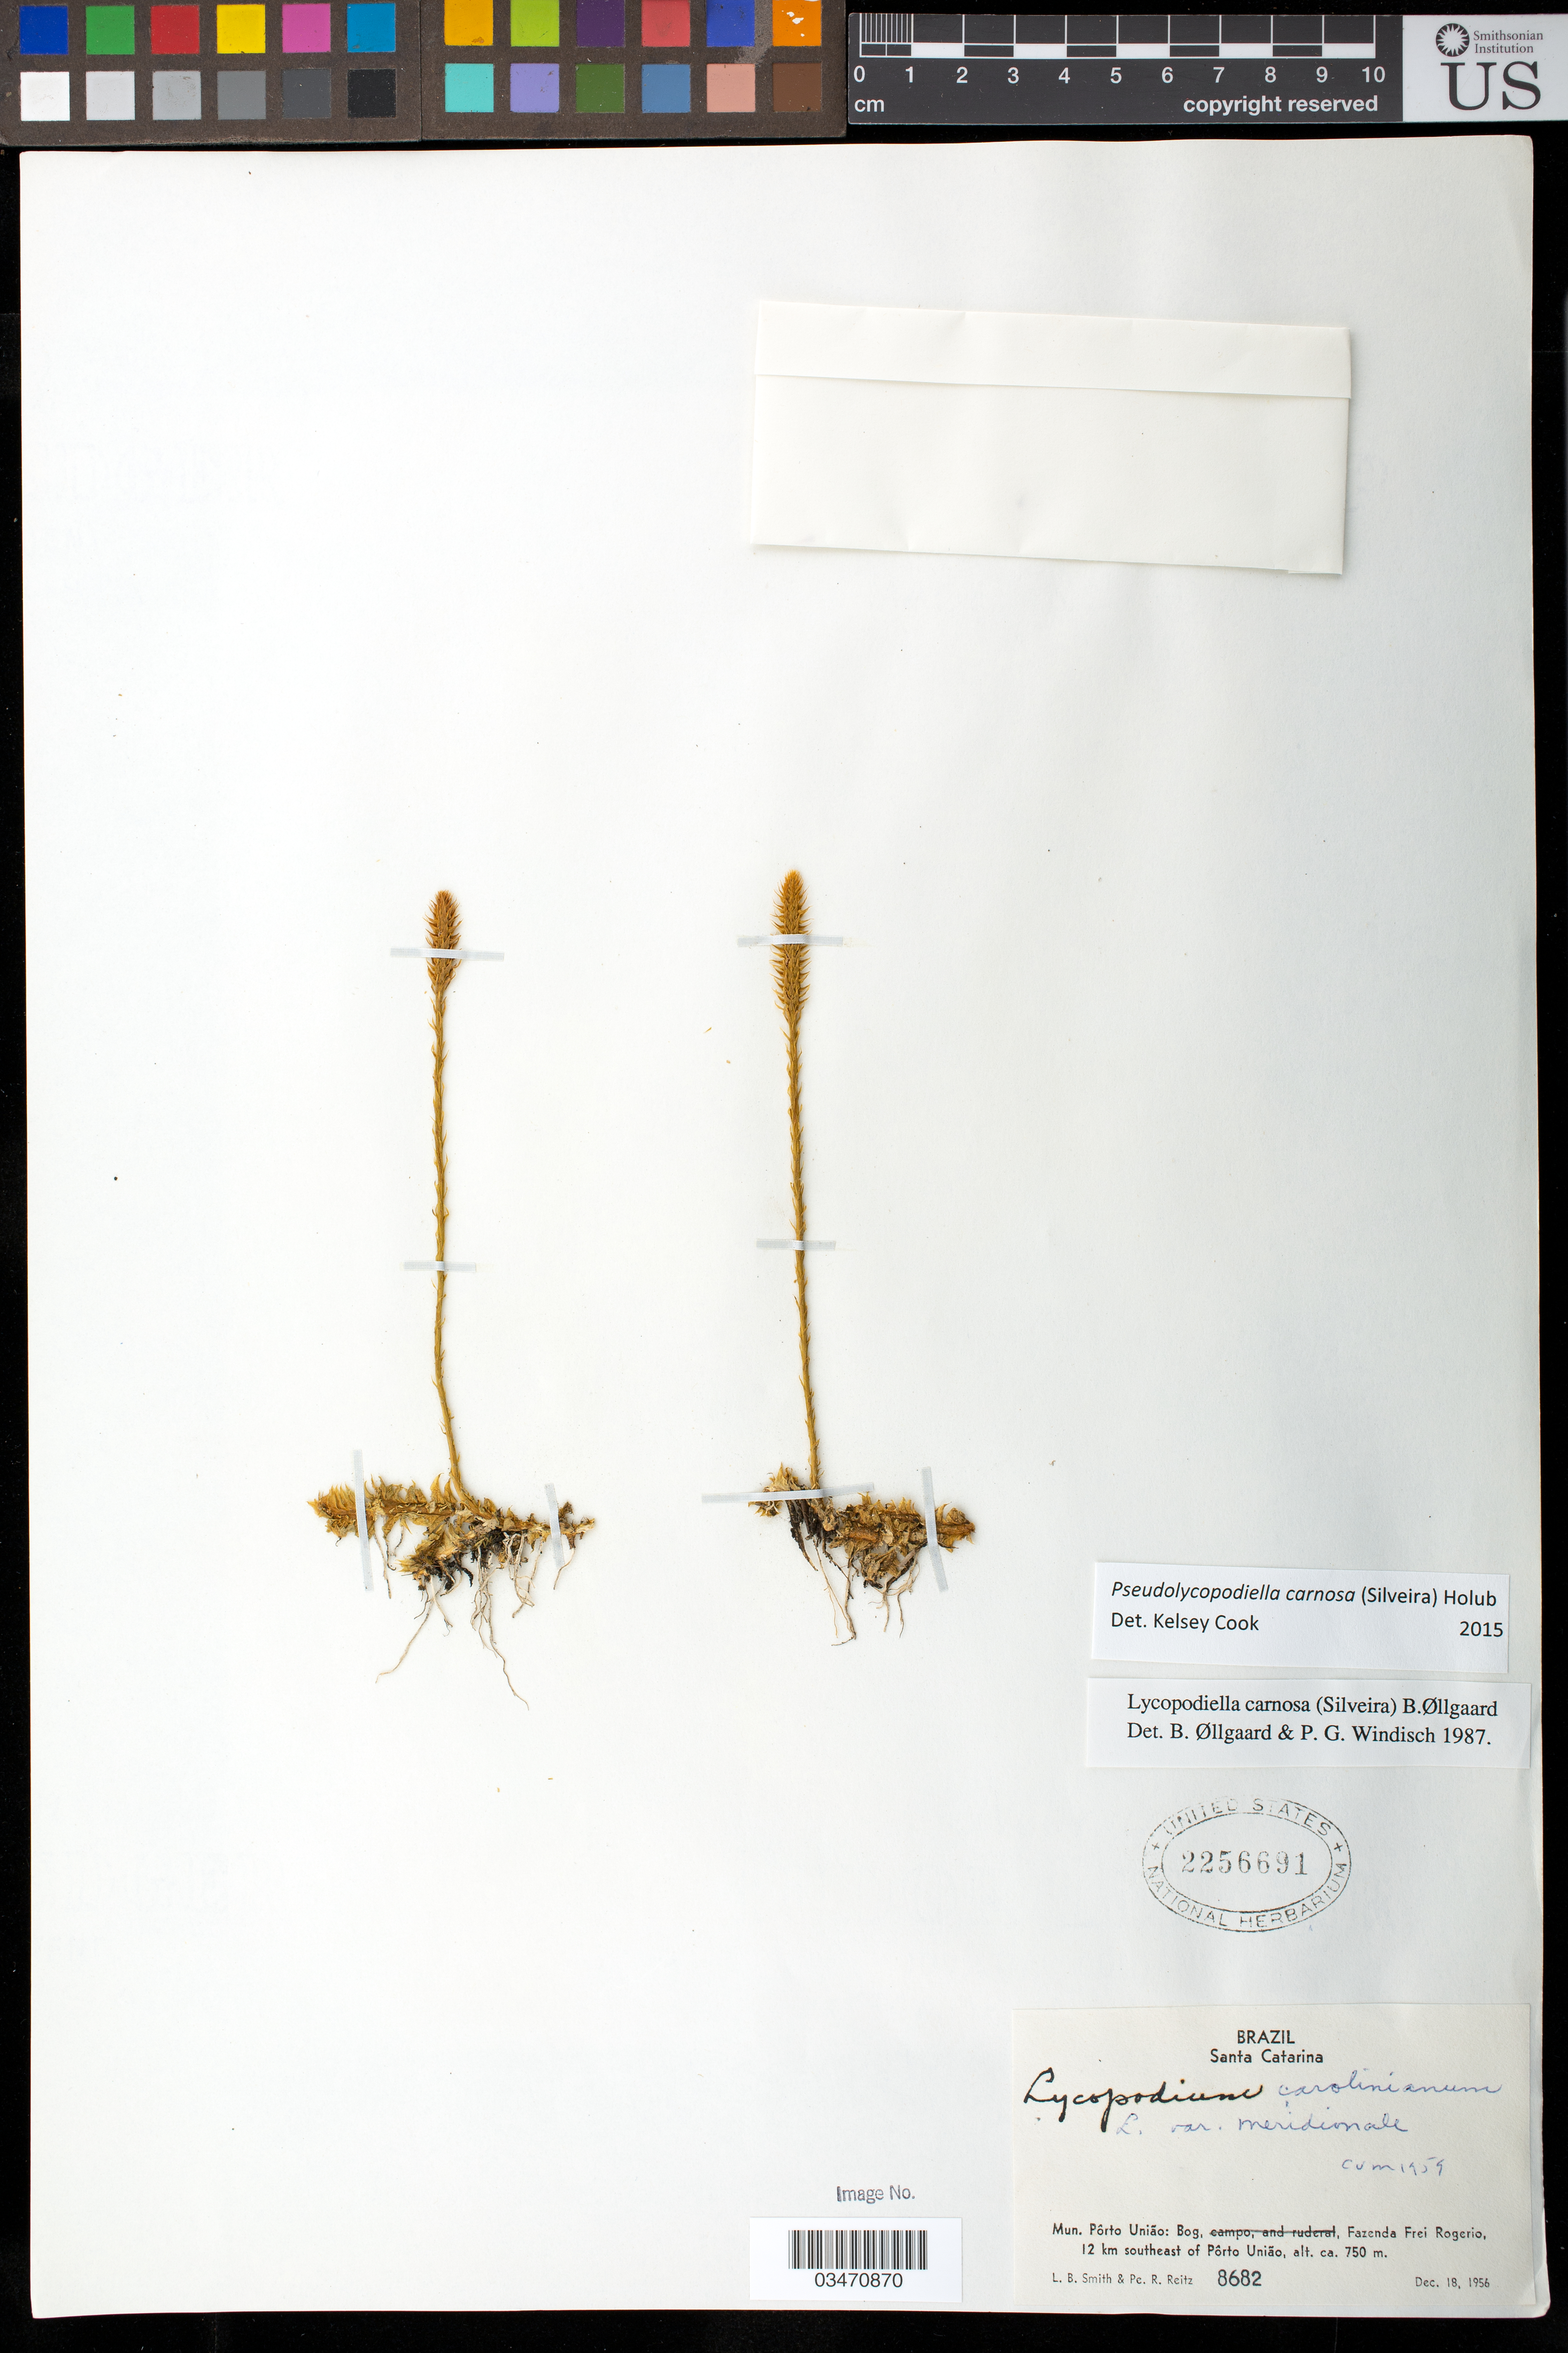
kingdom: Plantae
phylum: Tracheophyta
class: Lycopodiopsida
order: Lycopodiales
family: Lycopodiaceae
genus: Pseudolycopodiella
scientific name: Pseudolycopodiella carnosa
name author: (Silveira) Holub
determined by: Cook, K.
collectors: L. Smith & R. Reitz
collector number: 8682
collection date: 1956-12-18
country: Brazil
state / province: Santa Catarina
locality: Mun. Pôrto União: Fazenda Frei Rogerio, 12 km southeast of Pôrto União.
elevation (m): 750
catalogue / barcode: US 2256691